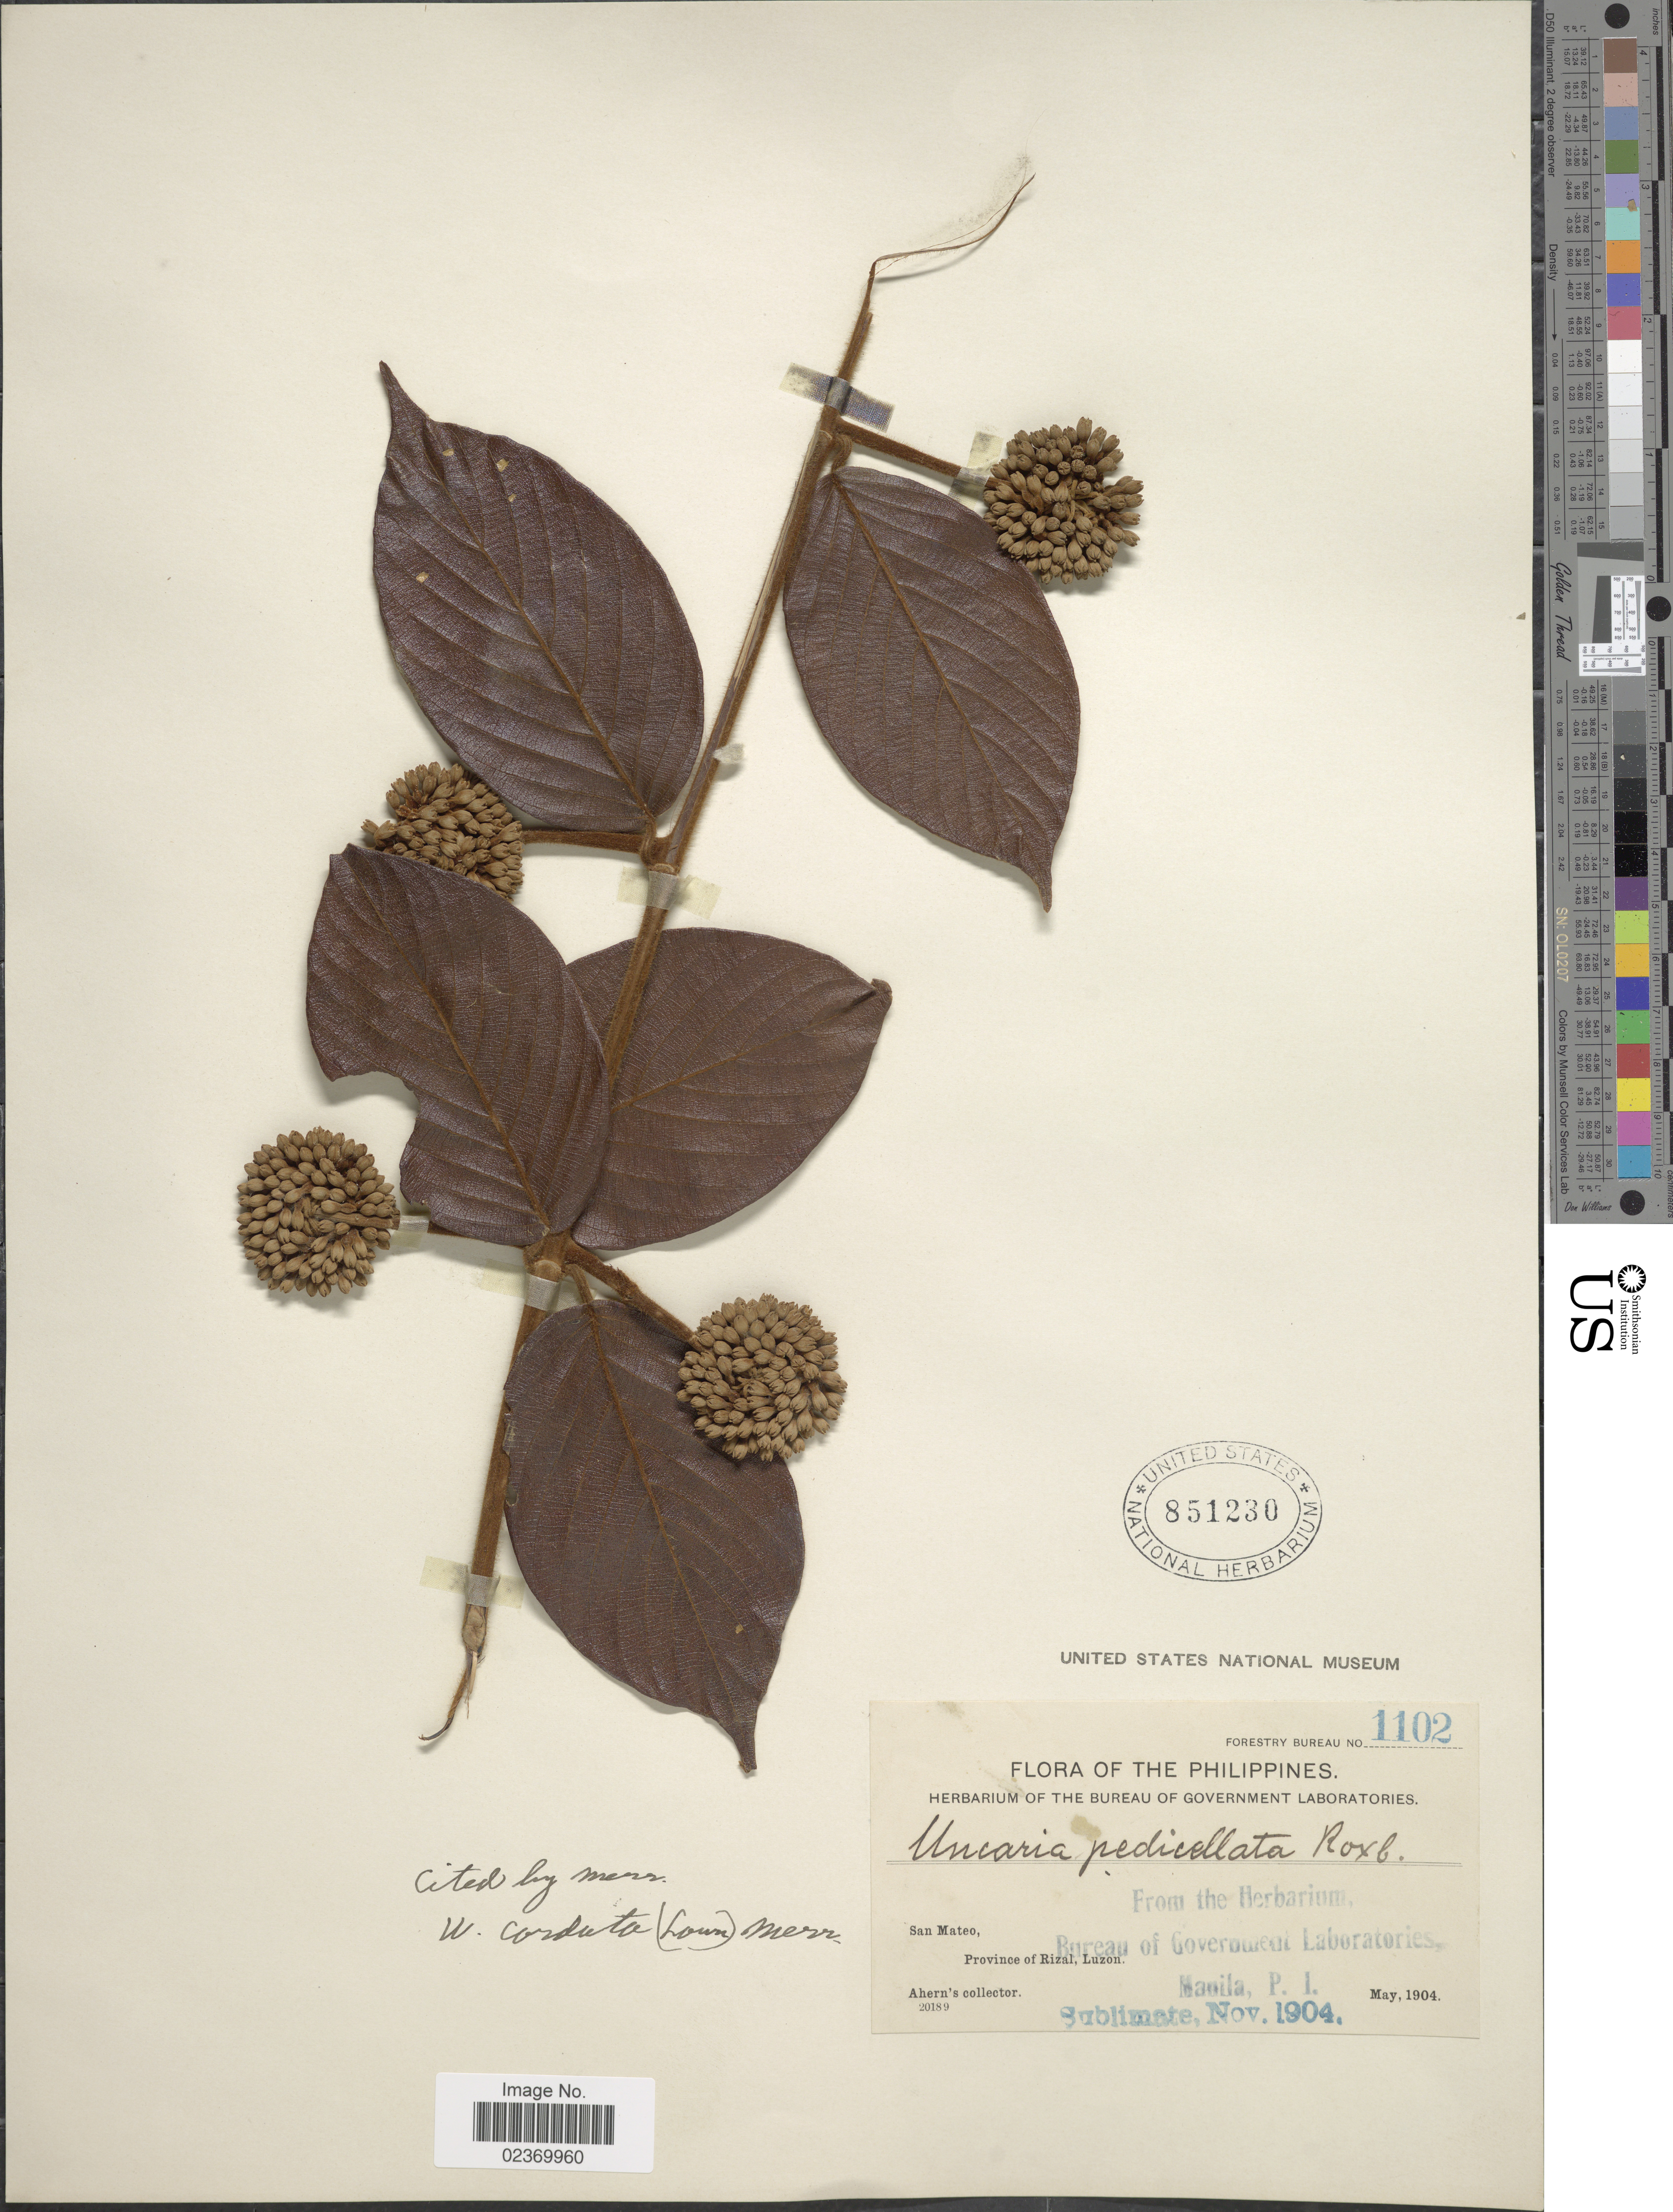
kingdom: Plantae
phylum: Tracheophyta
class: Magnoliopsida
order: Gentianales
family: Rubiaceae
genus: Uncaria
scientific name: Uncaria cordata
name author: (Lour.) Merr.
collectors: Ahern's collector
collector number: Forestry Bureau 1102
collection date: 1904-05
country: Philippines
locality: San Mateo, Province of Rizal, Luzon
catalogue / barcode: US 851230